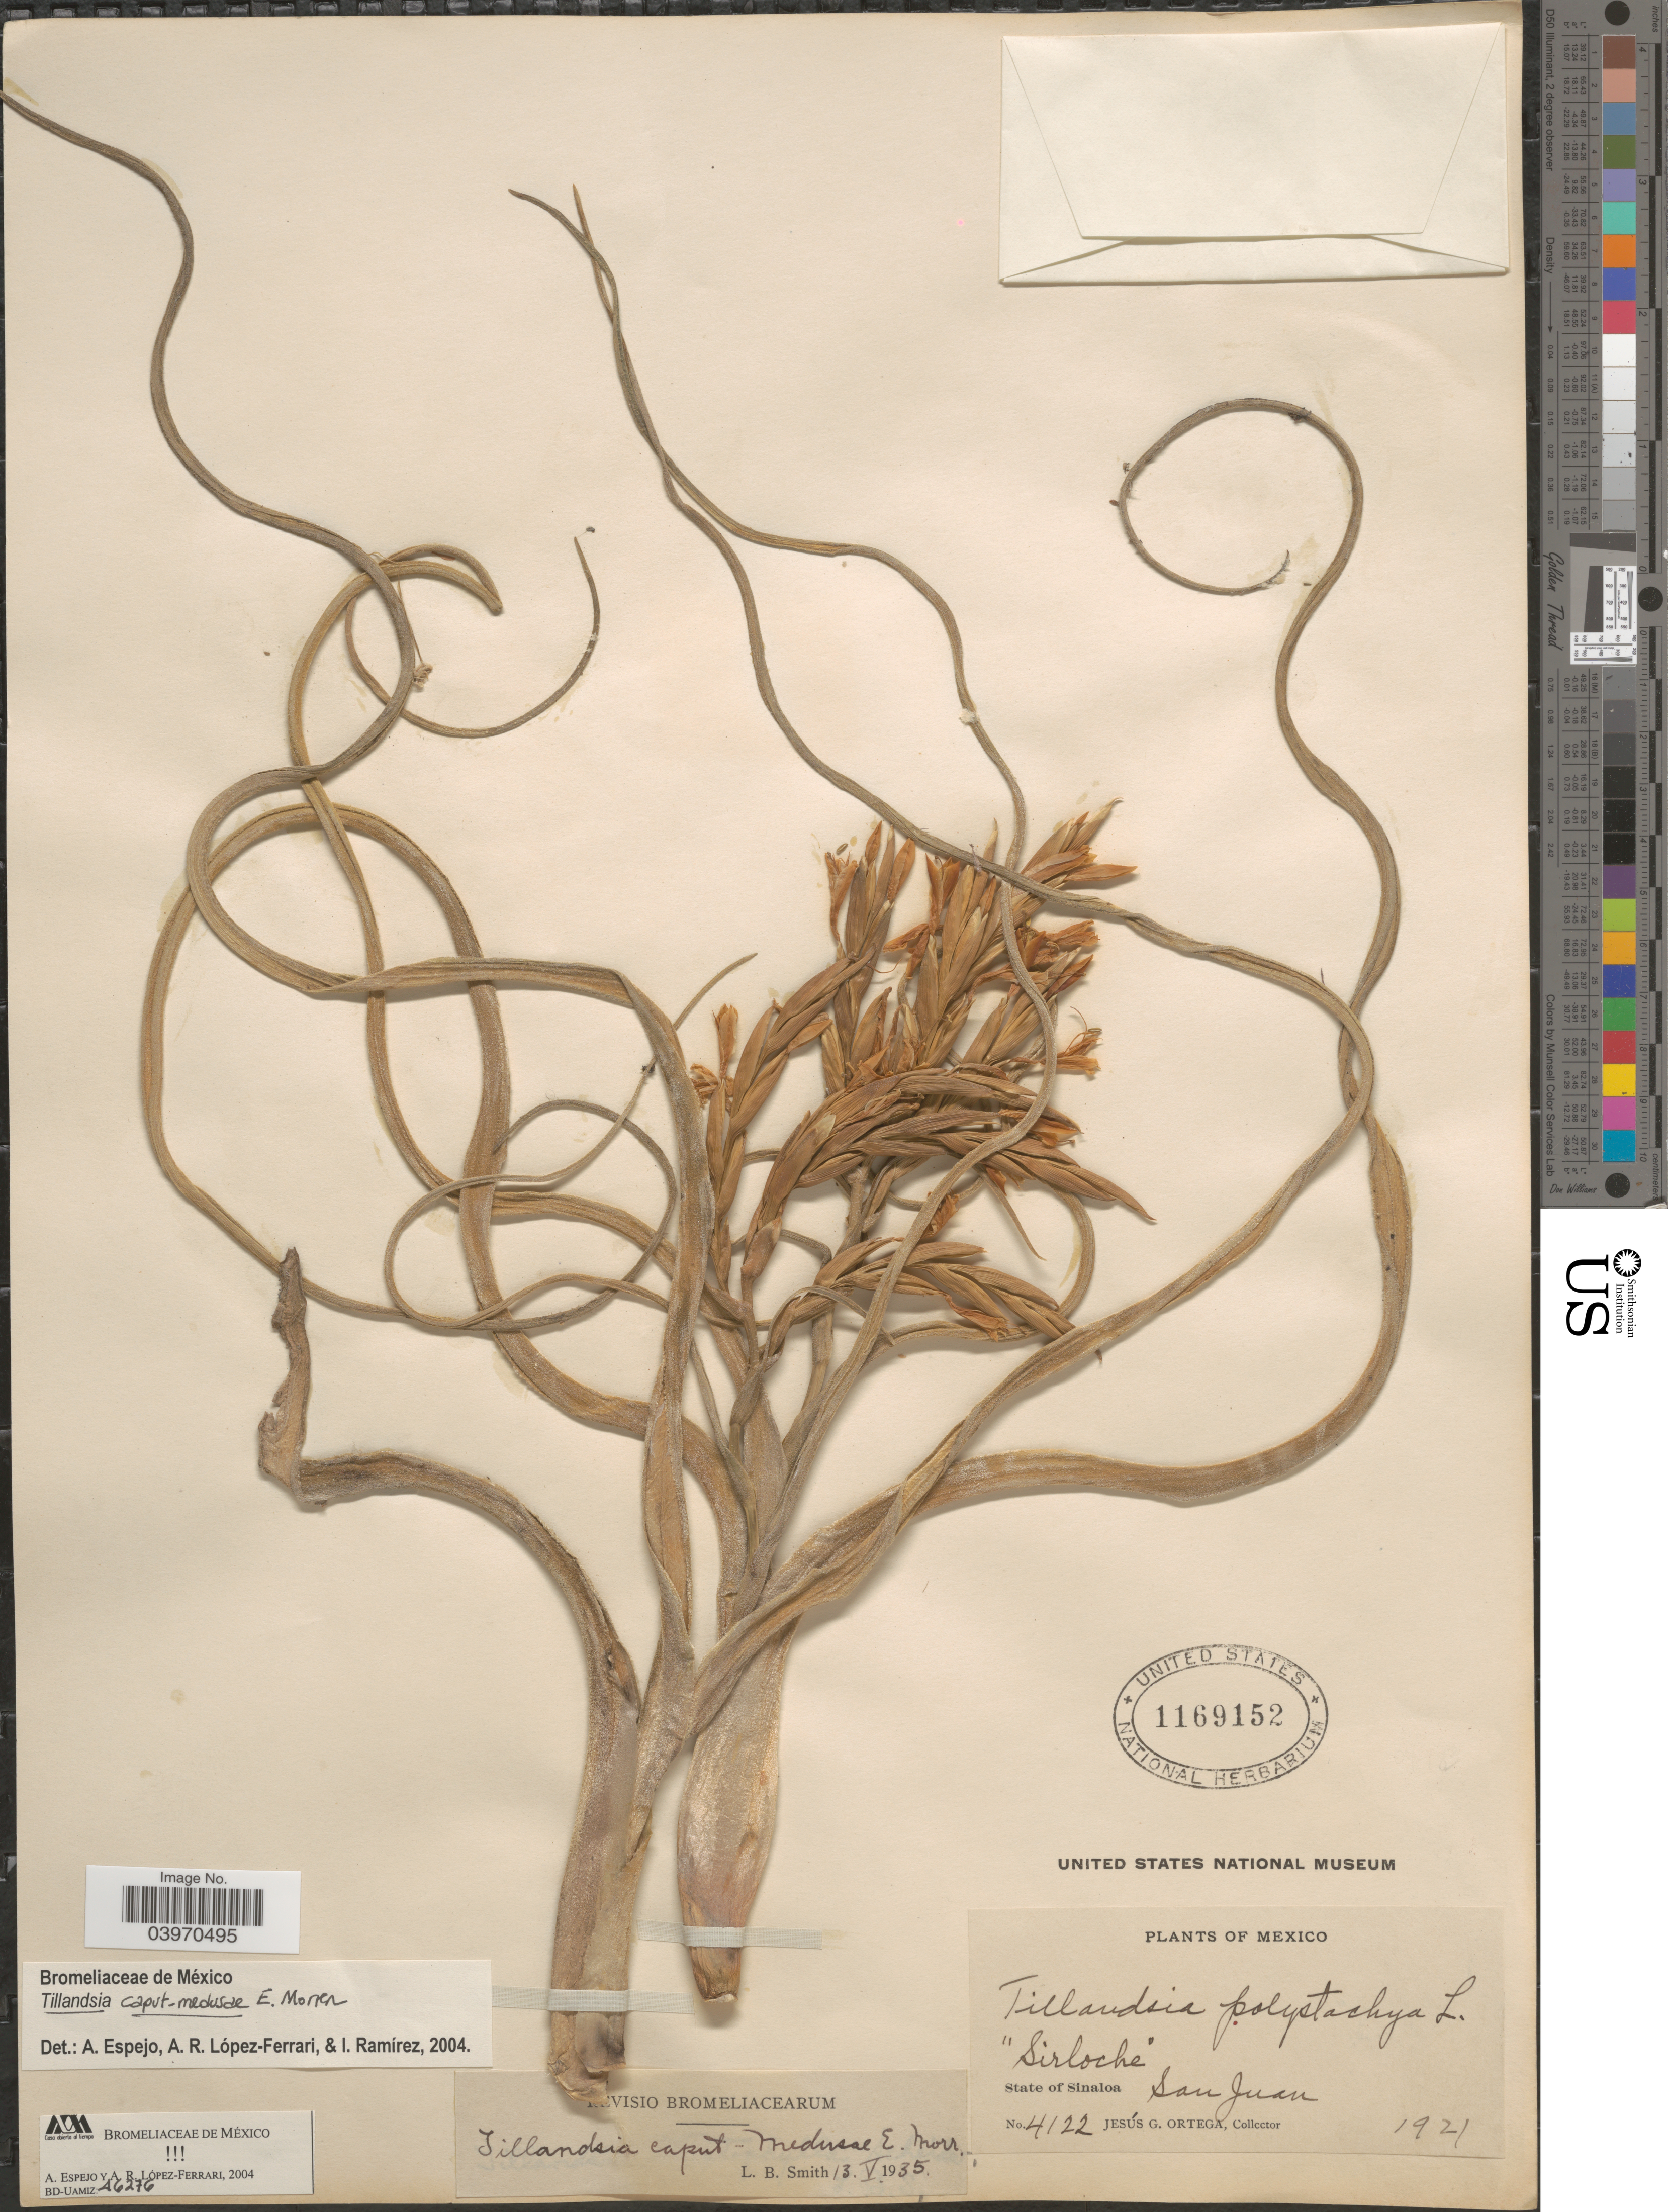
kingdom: Plantae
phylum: Tracheophyta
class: Liliopsida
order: Poales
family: Bromeliaceae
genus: Tillandsia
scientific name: Tillandsia caput-medusae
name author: É. Morren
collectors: J. Ortega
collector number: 4122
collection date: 1921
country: Mexico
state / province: Sinaloa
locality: San Juan.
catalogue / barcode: US 1169152